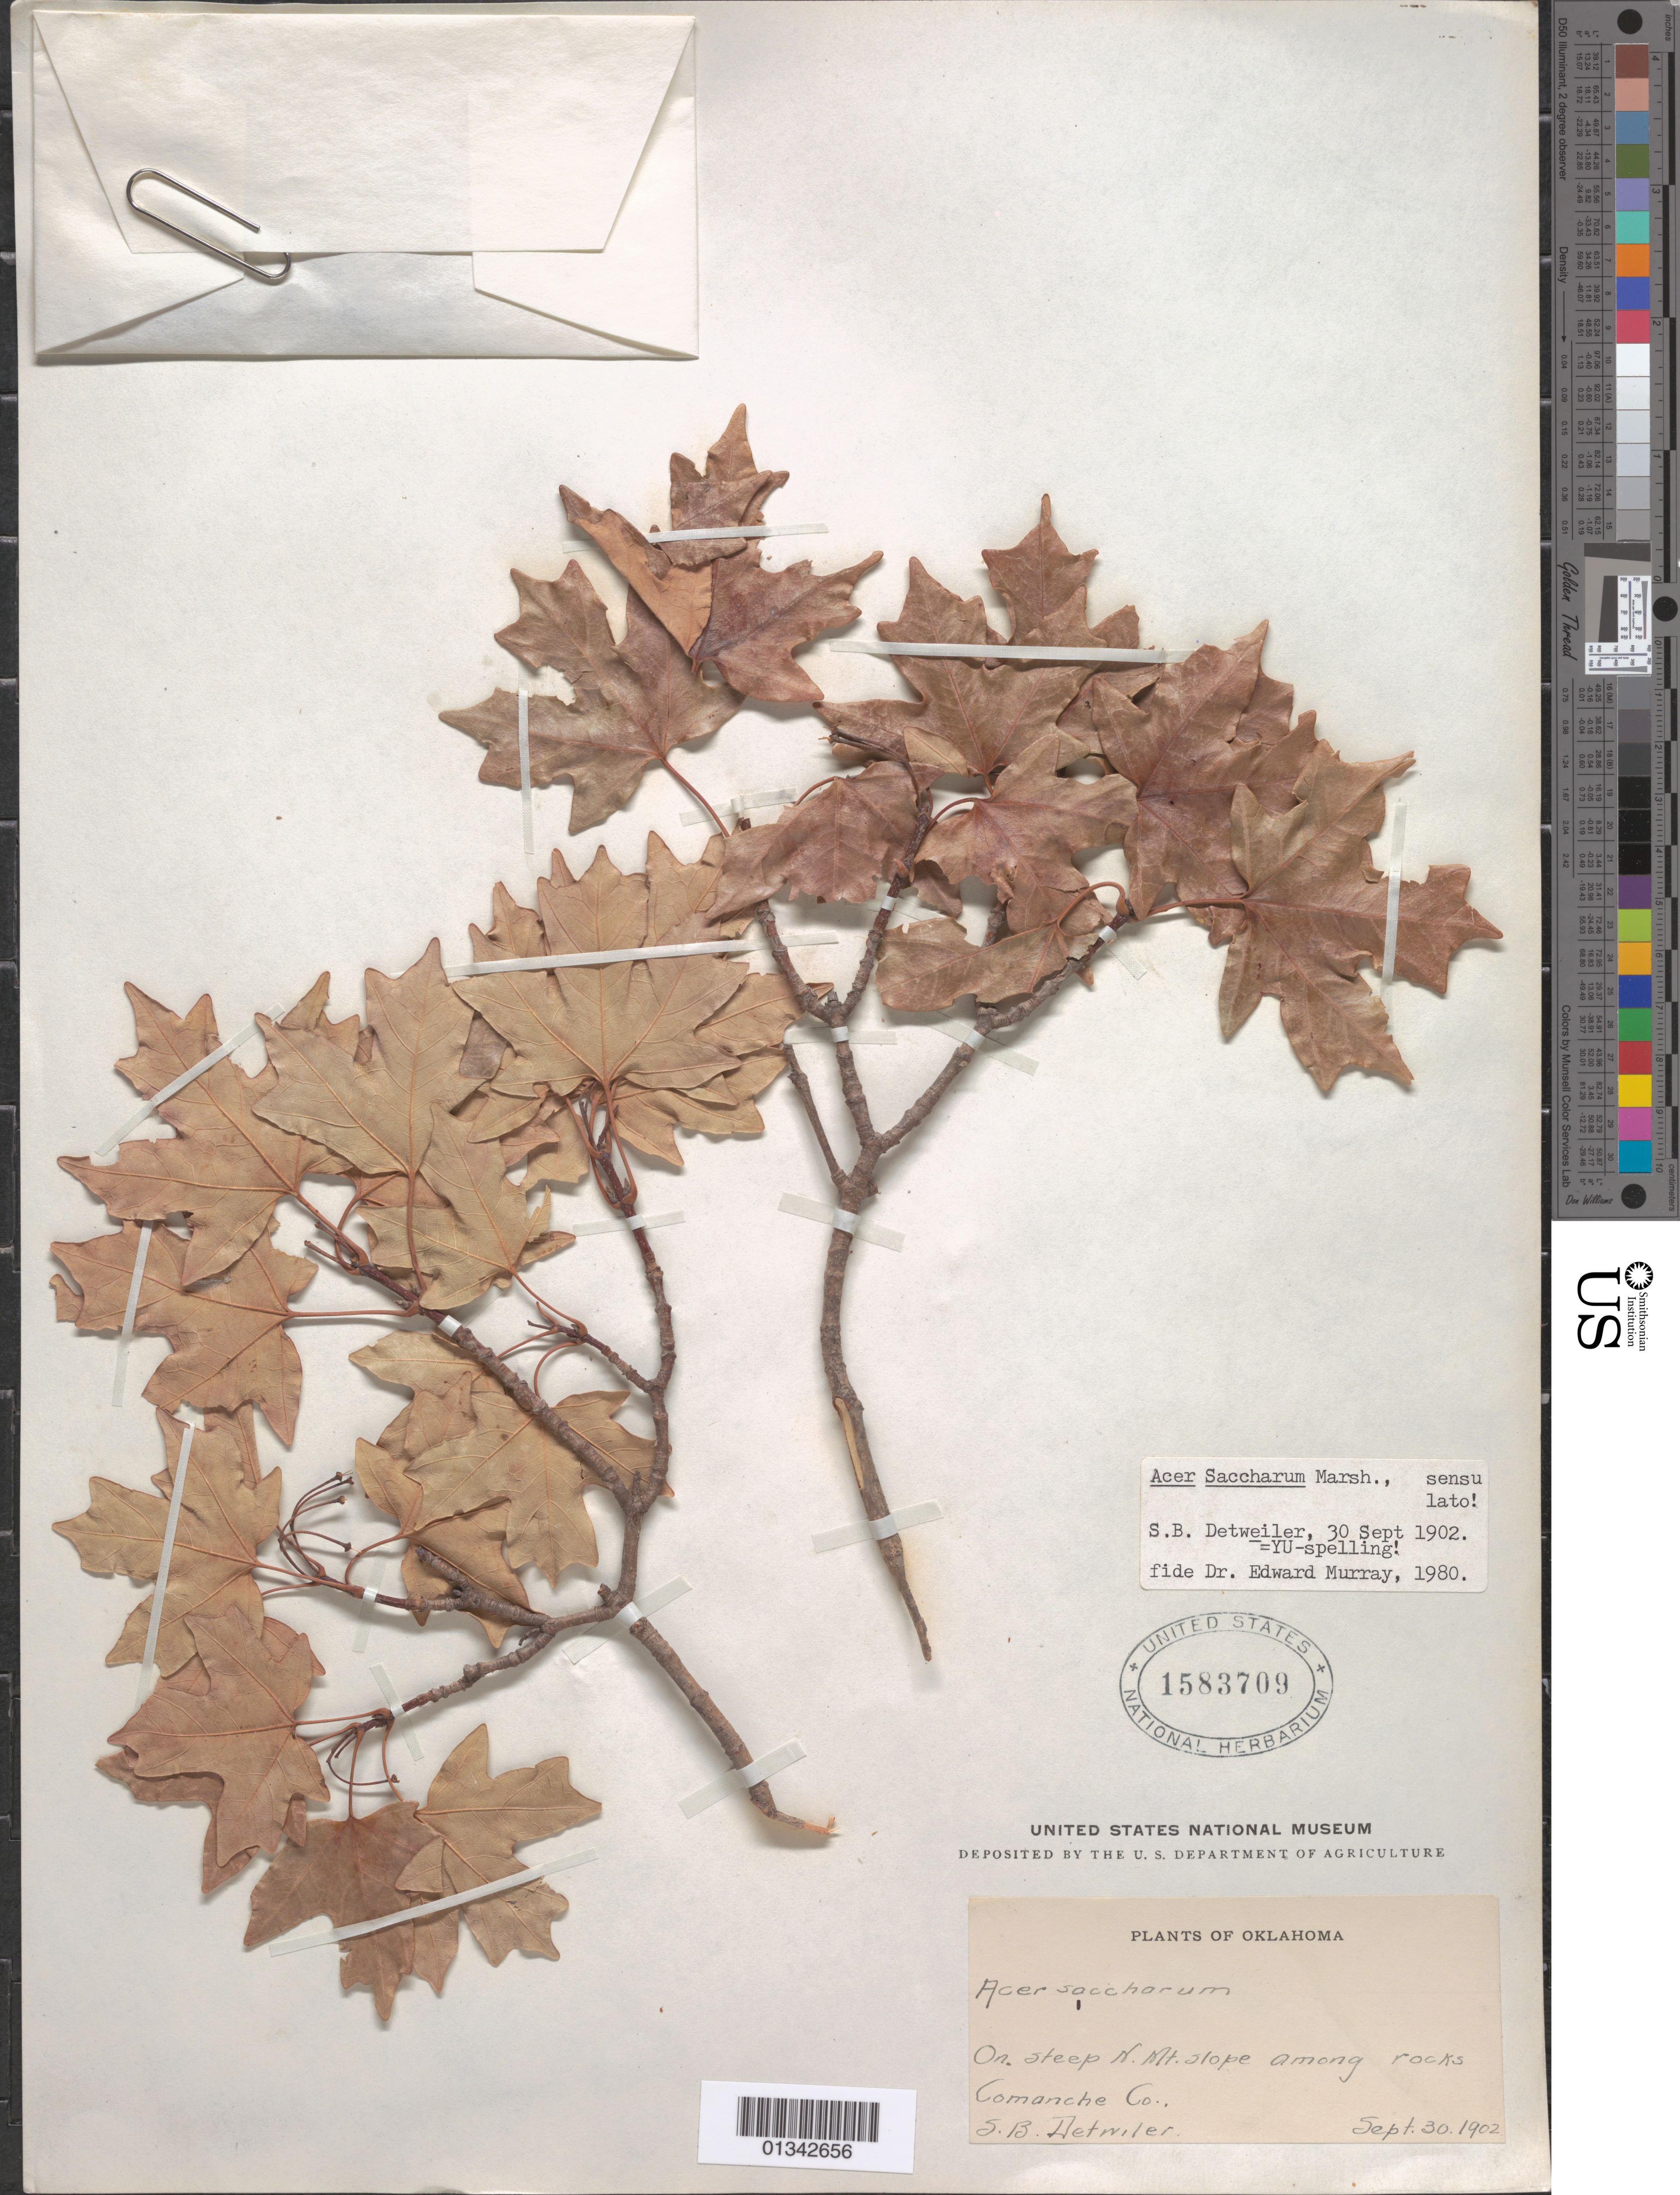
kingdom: Plantae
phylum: Tracheophyta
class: Magnoliopsida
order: Sapindales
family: Sapindaceae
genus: Acer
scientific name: Acer saccharum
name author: Marshall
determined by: Murray, Edward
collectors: S. Detwiler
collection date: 1902-09-30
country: United States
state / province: Oklahoma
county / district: Comanche County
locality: Comanche County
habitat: On steep N. mt. slope among rocks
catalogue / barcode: US 1583709